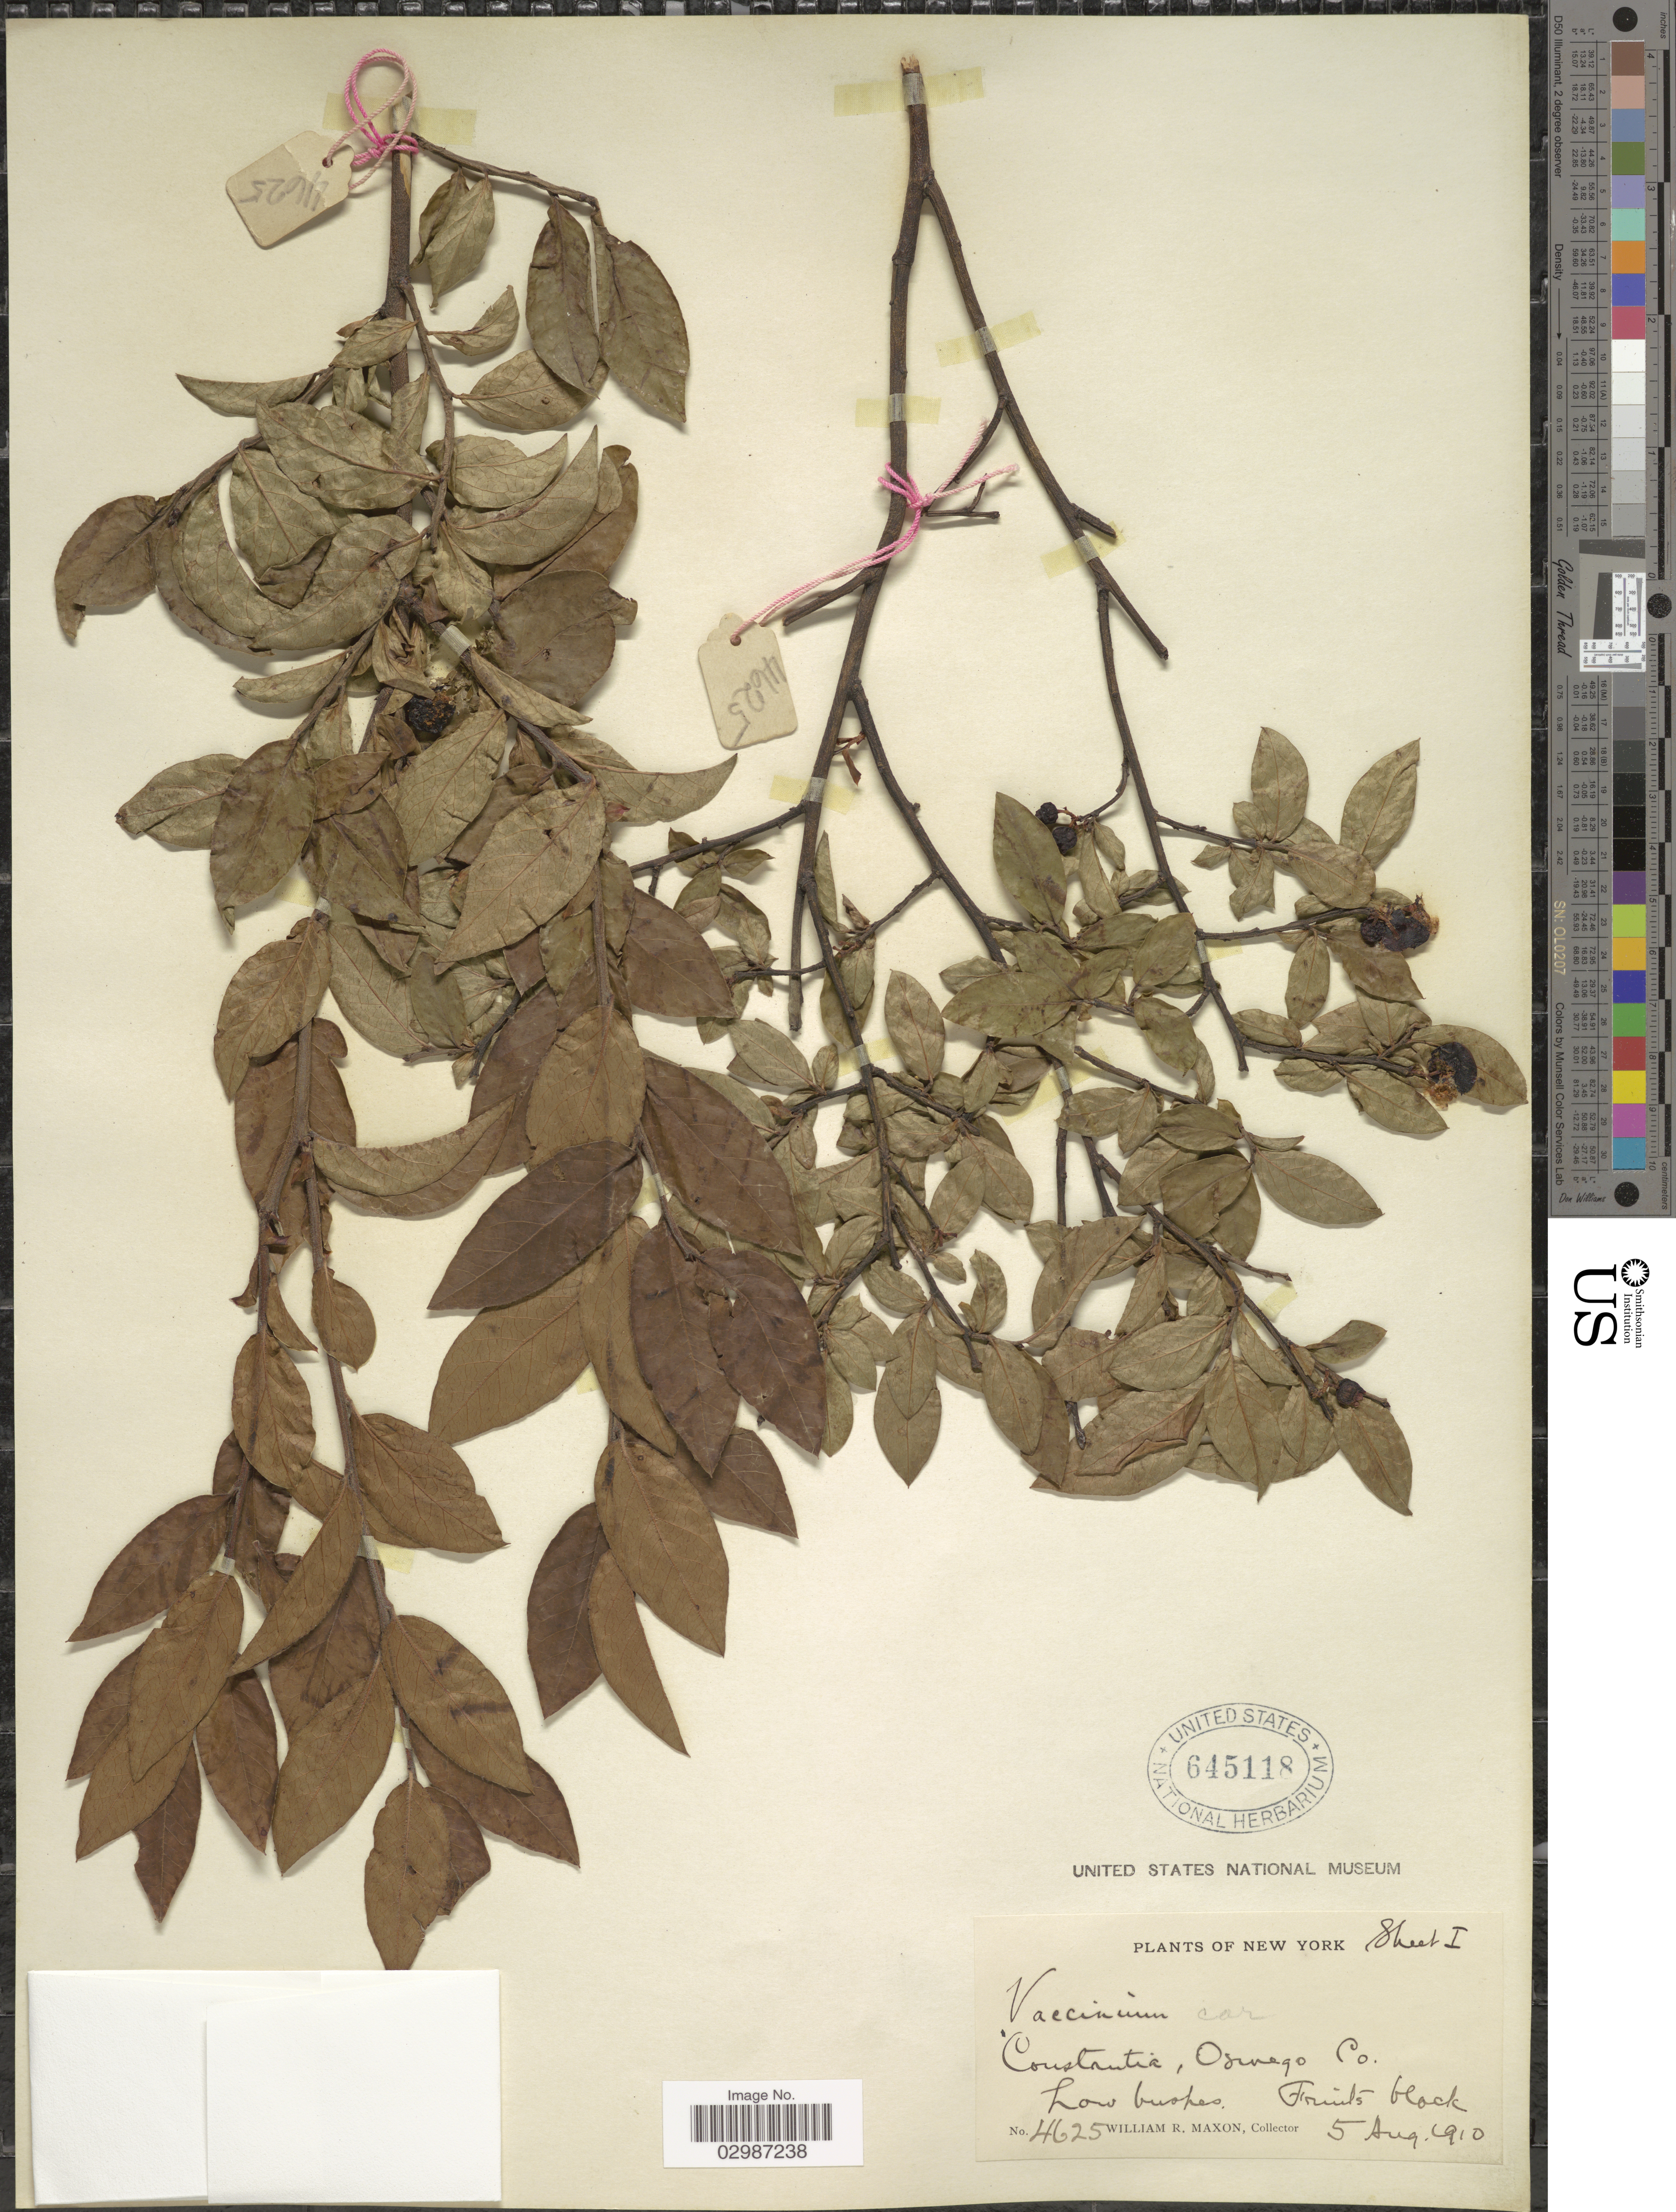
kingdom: Plantae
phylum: Tracheophyta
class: Magnoliopsida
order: Ericales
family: Ericaceae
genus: Vaccinium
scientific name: Vaccinium angustifolium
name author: Aiton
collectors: W. R. Maxon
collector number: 4625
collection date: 1910-08-05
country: United States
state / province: New York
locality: Constantia, Oswego Co.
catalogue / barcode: US 645118